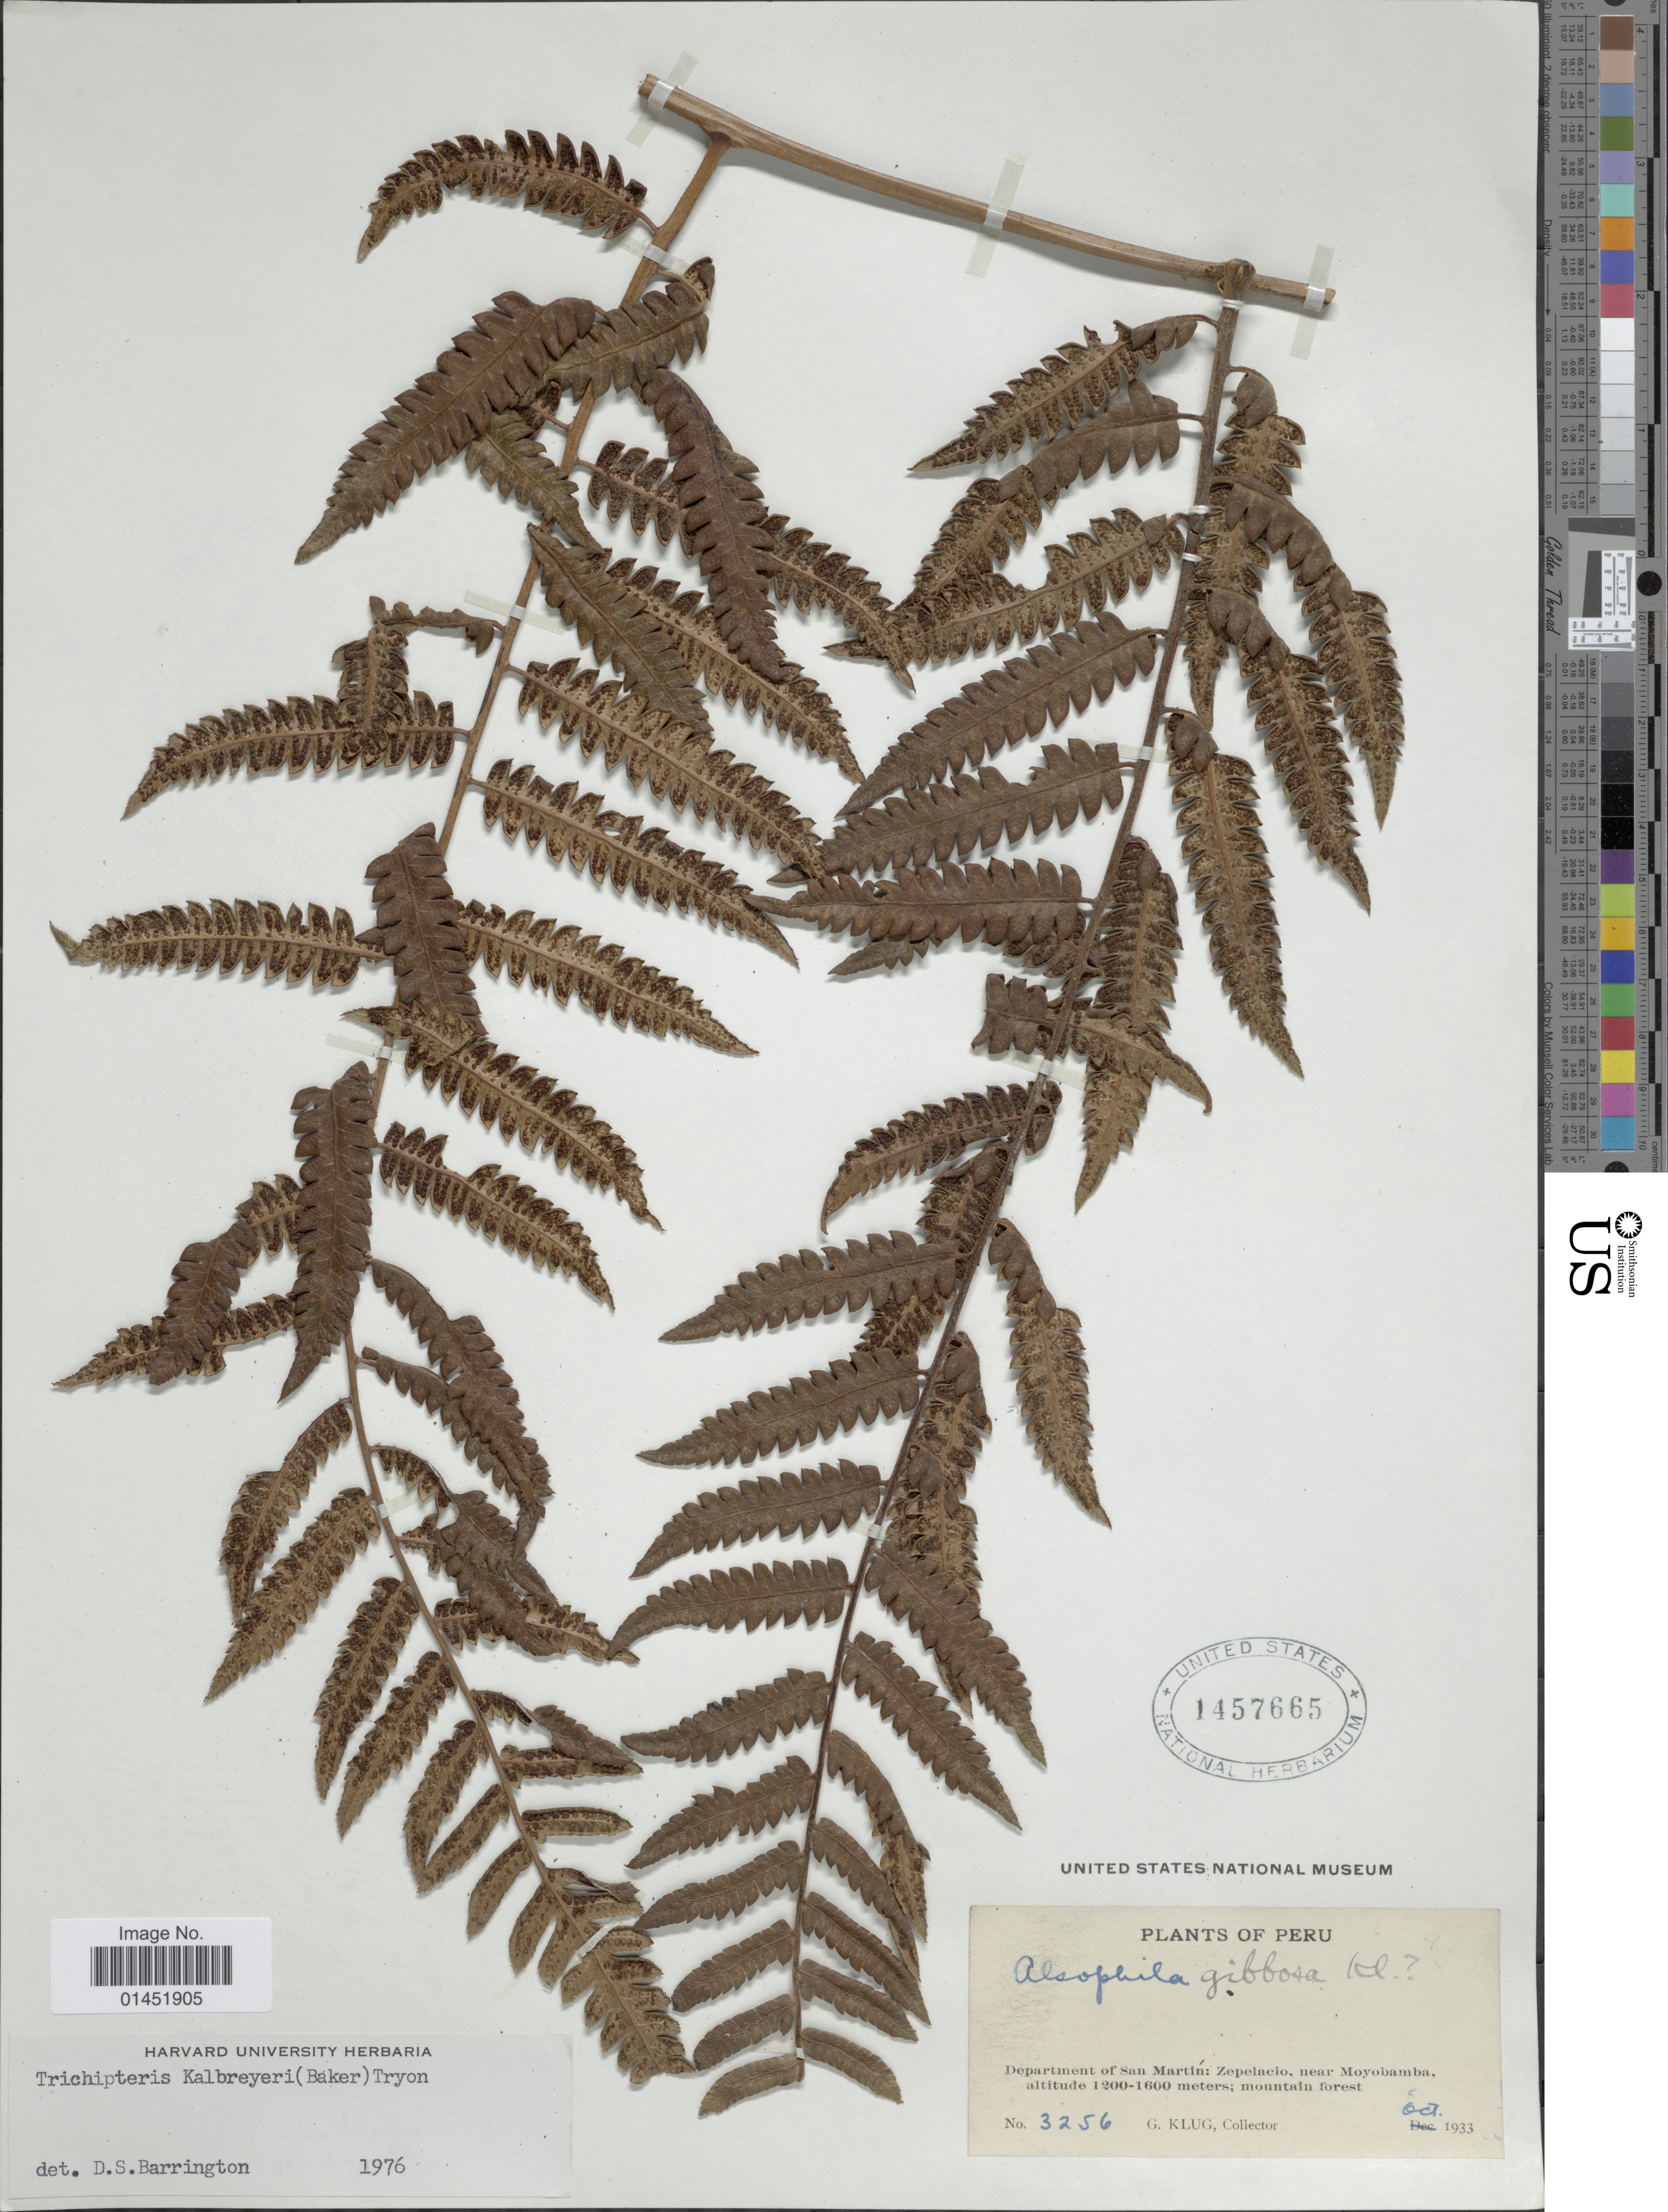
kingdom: Plantae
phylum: Tracheophyta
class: Polypodiopsida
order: Cyatheales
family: Cyatheaceae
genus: Cyathea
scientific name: Cyathea kalbreyeri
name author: (Baker) Domin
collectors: G. Klug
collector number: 3256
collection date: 1933-10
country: Peru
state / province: San Martín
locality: Department of San Martin: Zepelacio near Moyobamba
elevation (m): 1200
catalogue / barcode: US 1457665